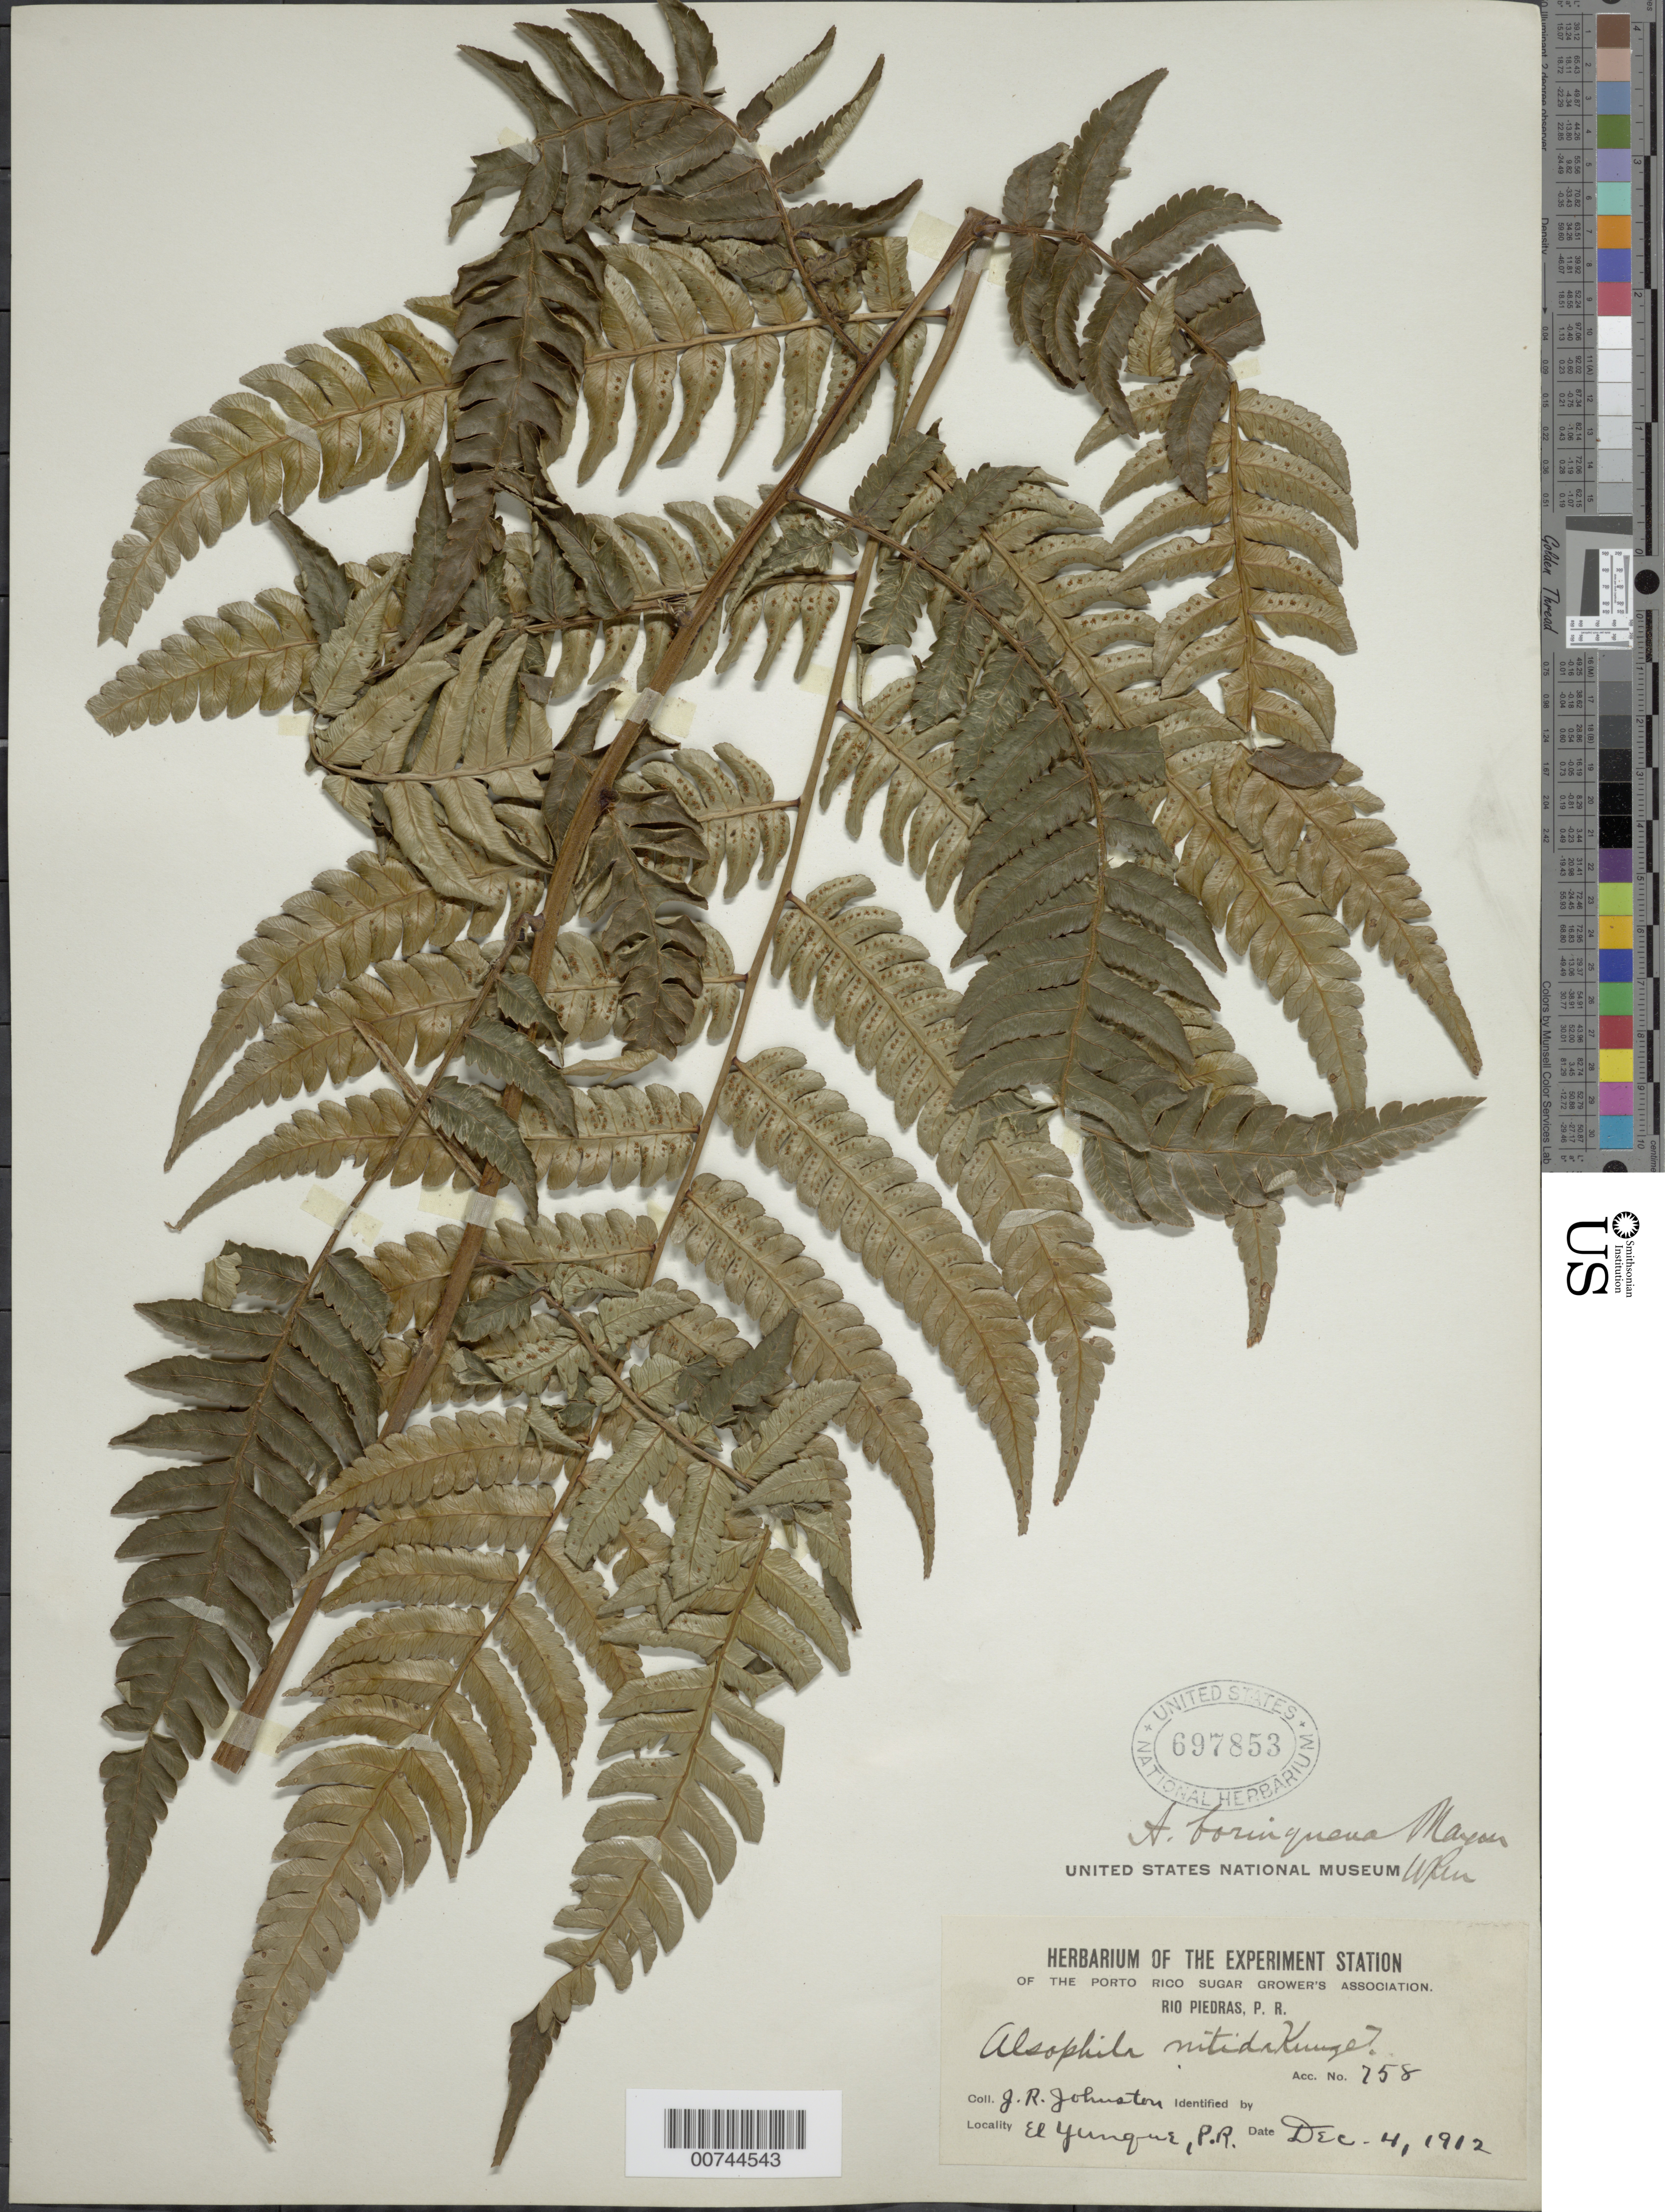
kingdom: Plantae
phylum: Tracheophyta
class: Polypodiopsida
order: Cyatheales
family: Cyatheaceae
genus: Cyathea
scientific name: Cyathea borinquena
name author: (Maxon) Domin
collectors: J. Johnston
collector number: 258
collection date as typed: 04 Dec 1912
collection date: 1912-12-04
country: Puerto Rico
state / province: San Juan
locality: El Yunque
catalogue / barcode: US 697853